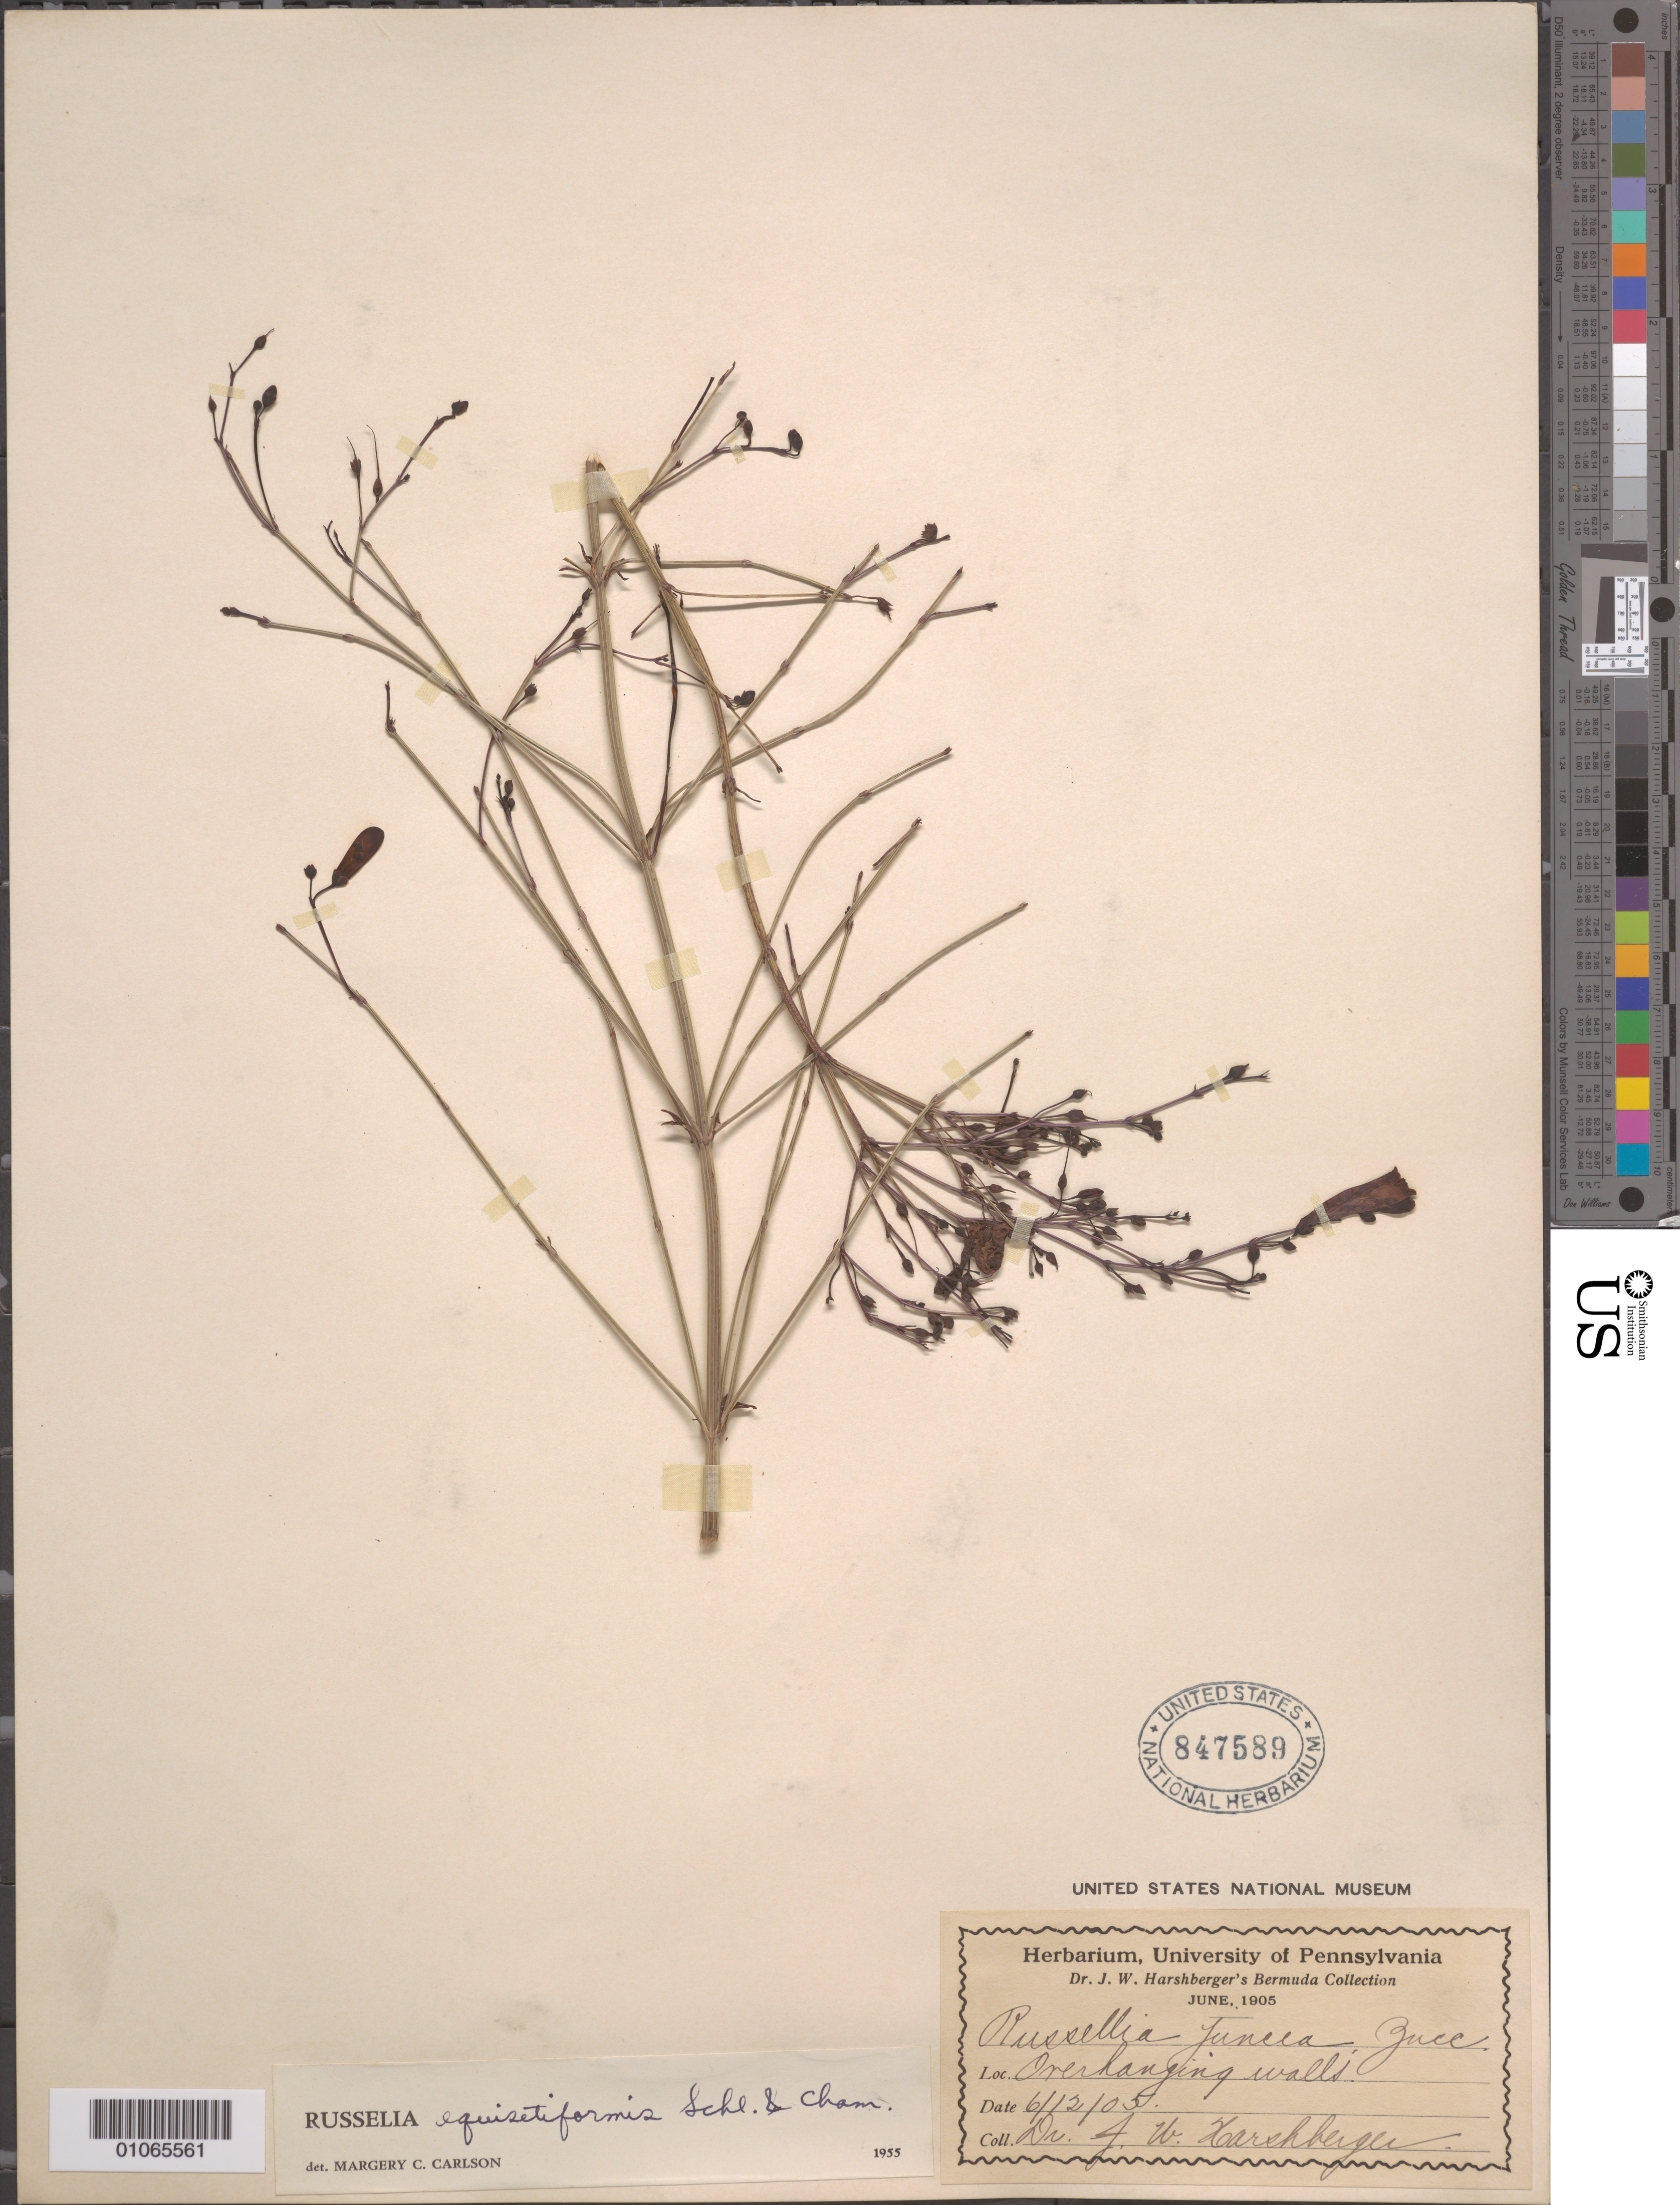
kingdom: Plantae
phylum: Tracheophyta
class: Magnoliopsida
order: Lamiales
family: Plantaginaceae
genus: Russelia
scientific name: Russelia equisetiformis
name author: Schltdl. & Cham.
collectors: J. A. Harshberger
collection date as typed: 06 Dec 1905 or 12 Jun 1905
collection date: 1905-06-12 or 1905-12-06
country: Bermuda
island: Bermuda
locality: Overhanging walls.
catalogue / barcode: US 847589